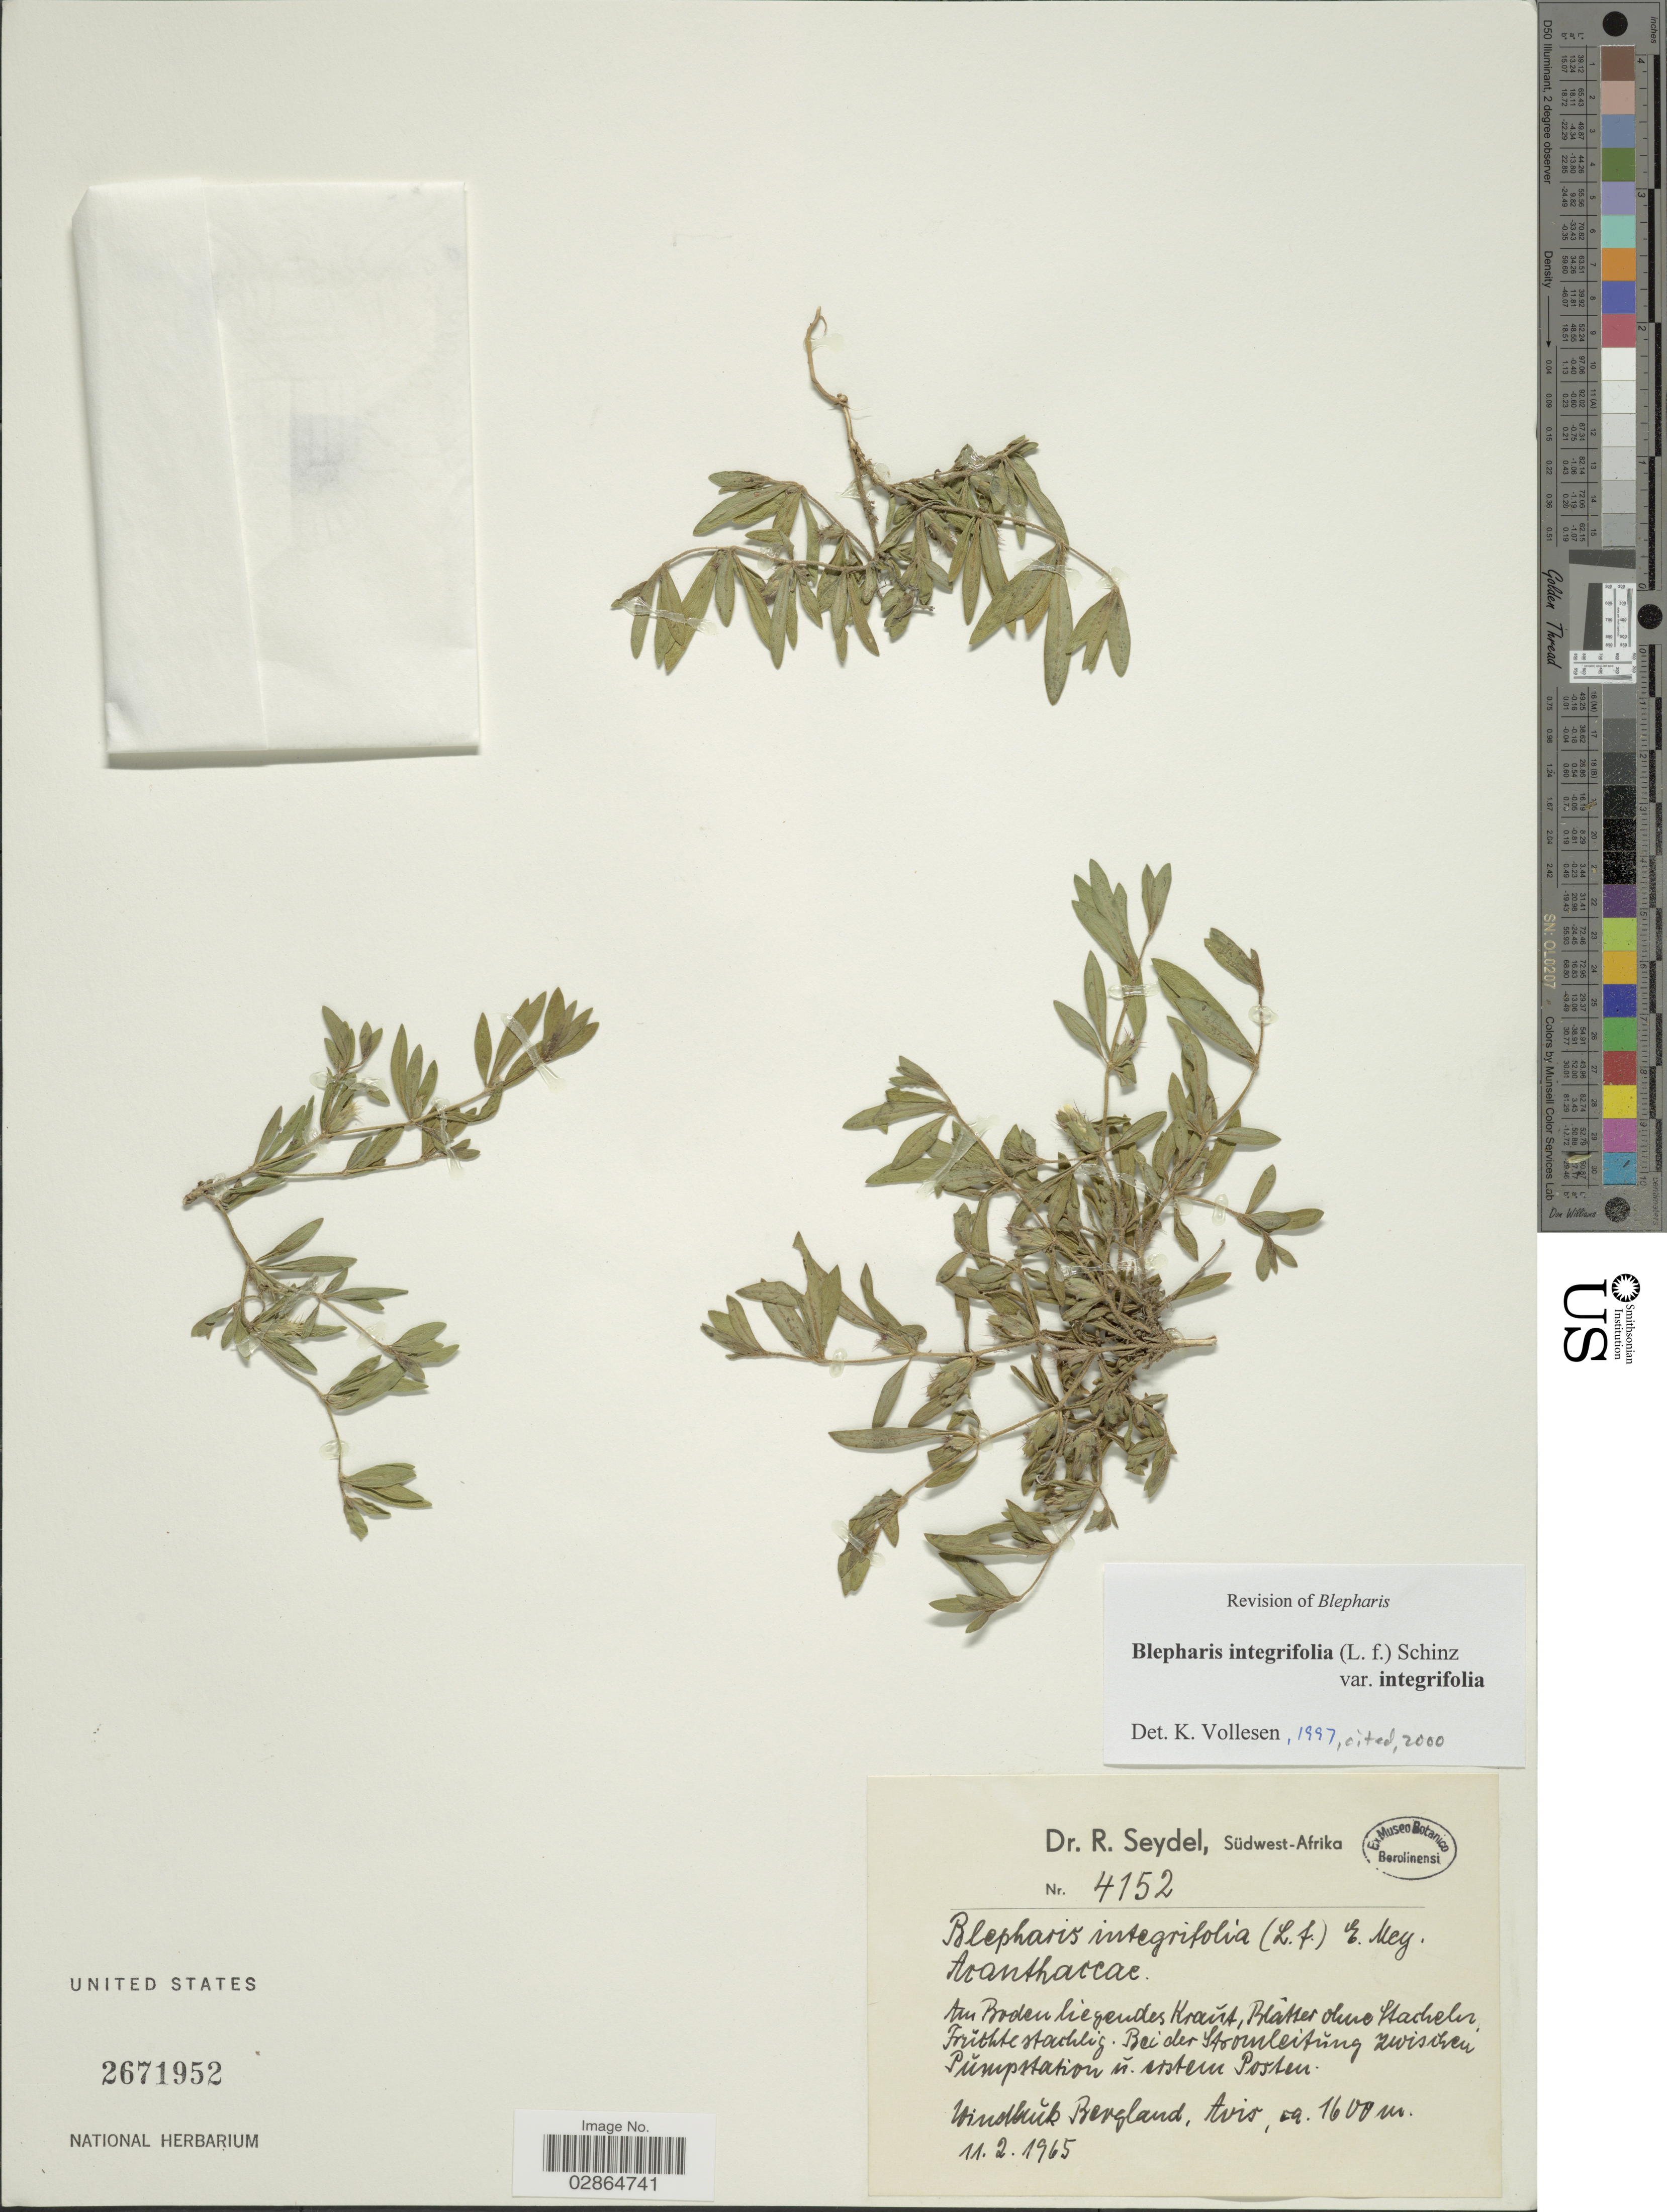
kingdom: Plantae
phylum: Tracheophyta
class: Magnoliopsida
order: Lamiales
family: Acanthaceae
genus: Blepharis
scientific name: Blepharis integrifolia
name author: (L. f.) E. Mey. & Drège ex Schinz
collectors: R. Seydel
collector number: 4152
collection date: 1965-02-11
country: Namibia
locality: Südwest-Afrika, Windhuk Bergland.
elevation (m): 1600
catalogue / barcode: US 2671952